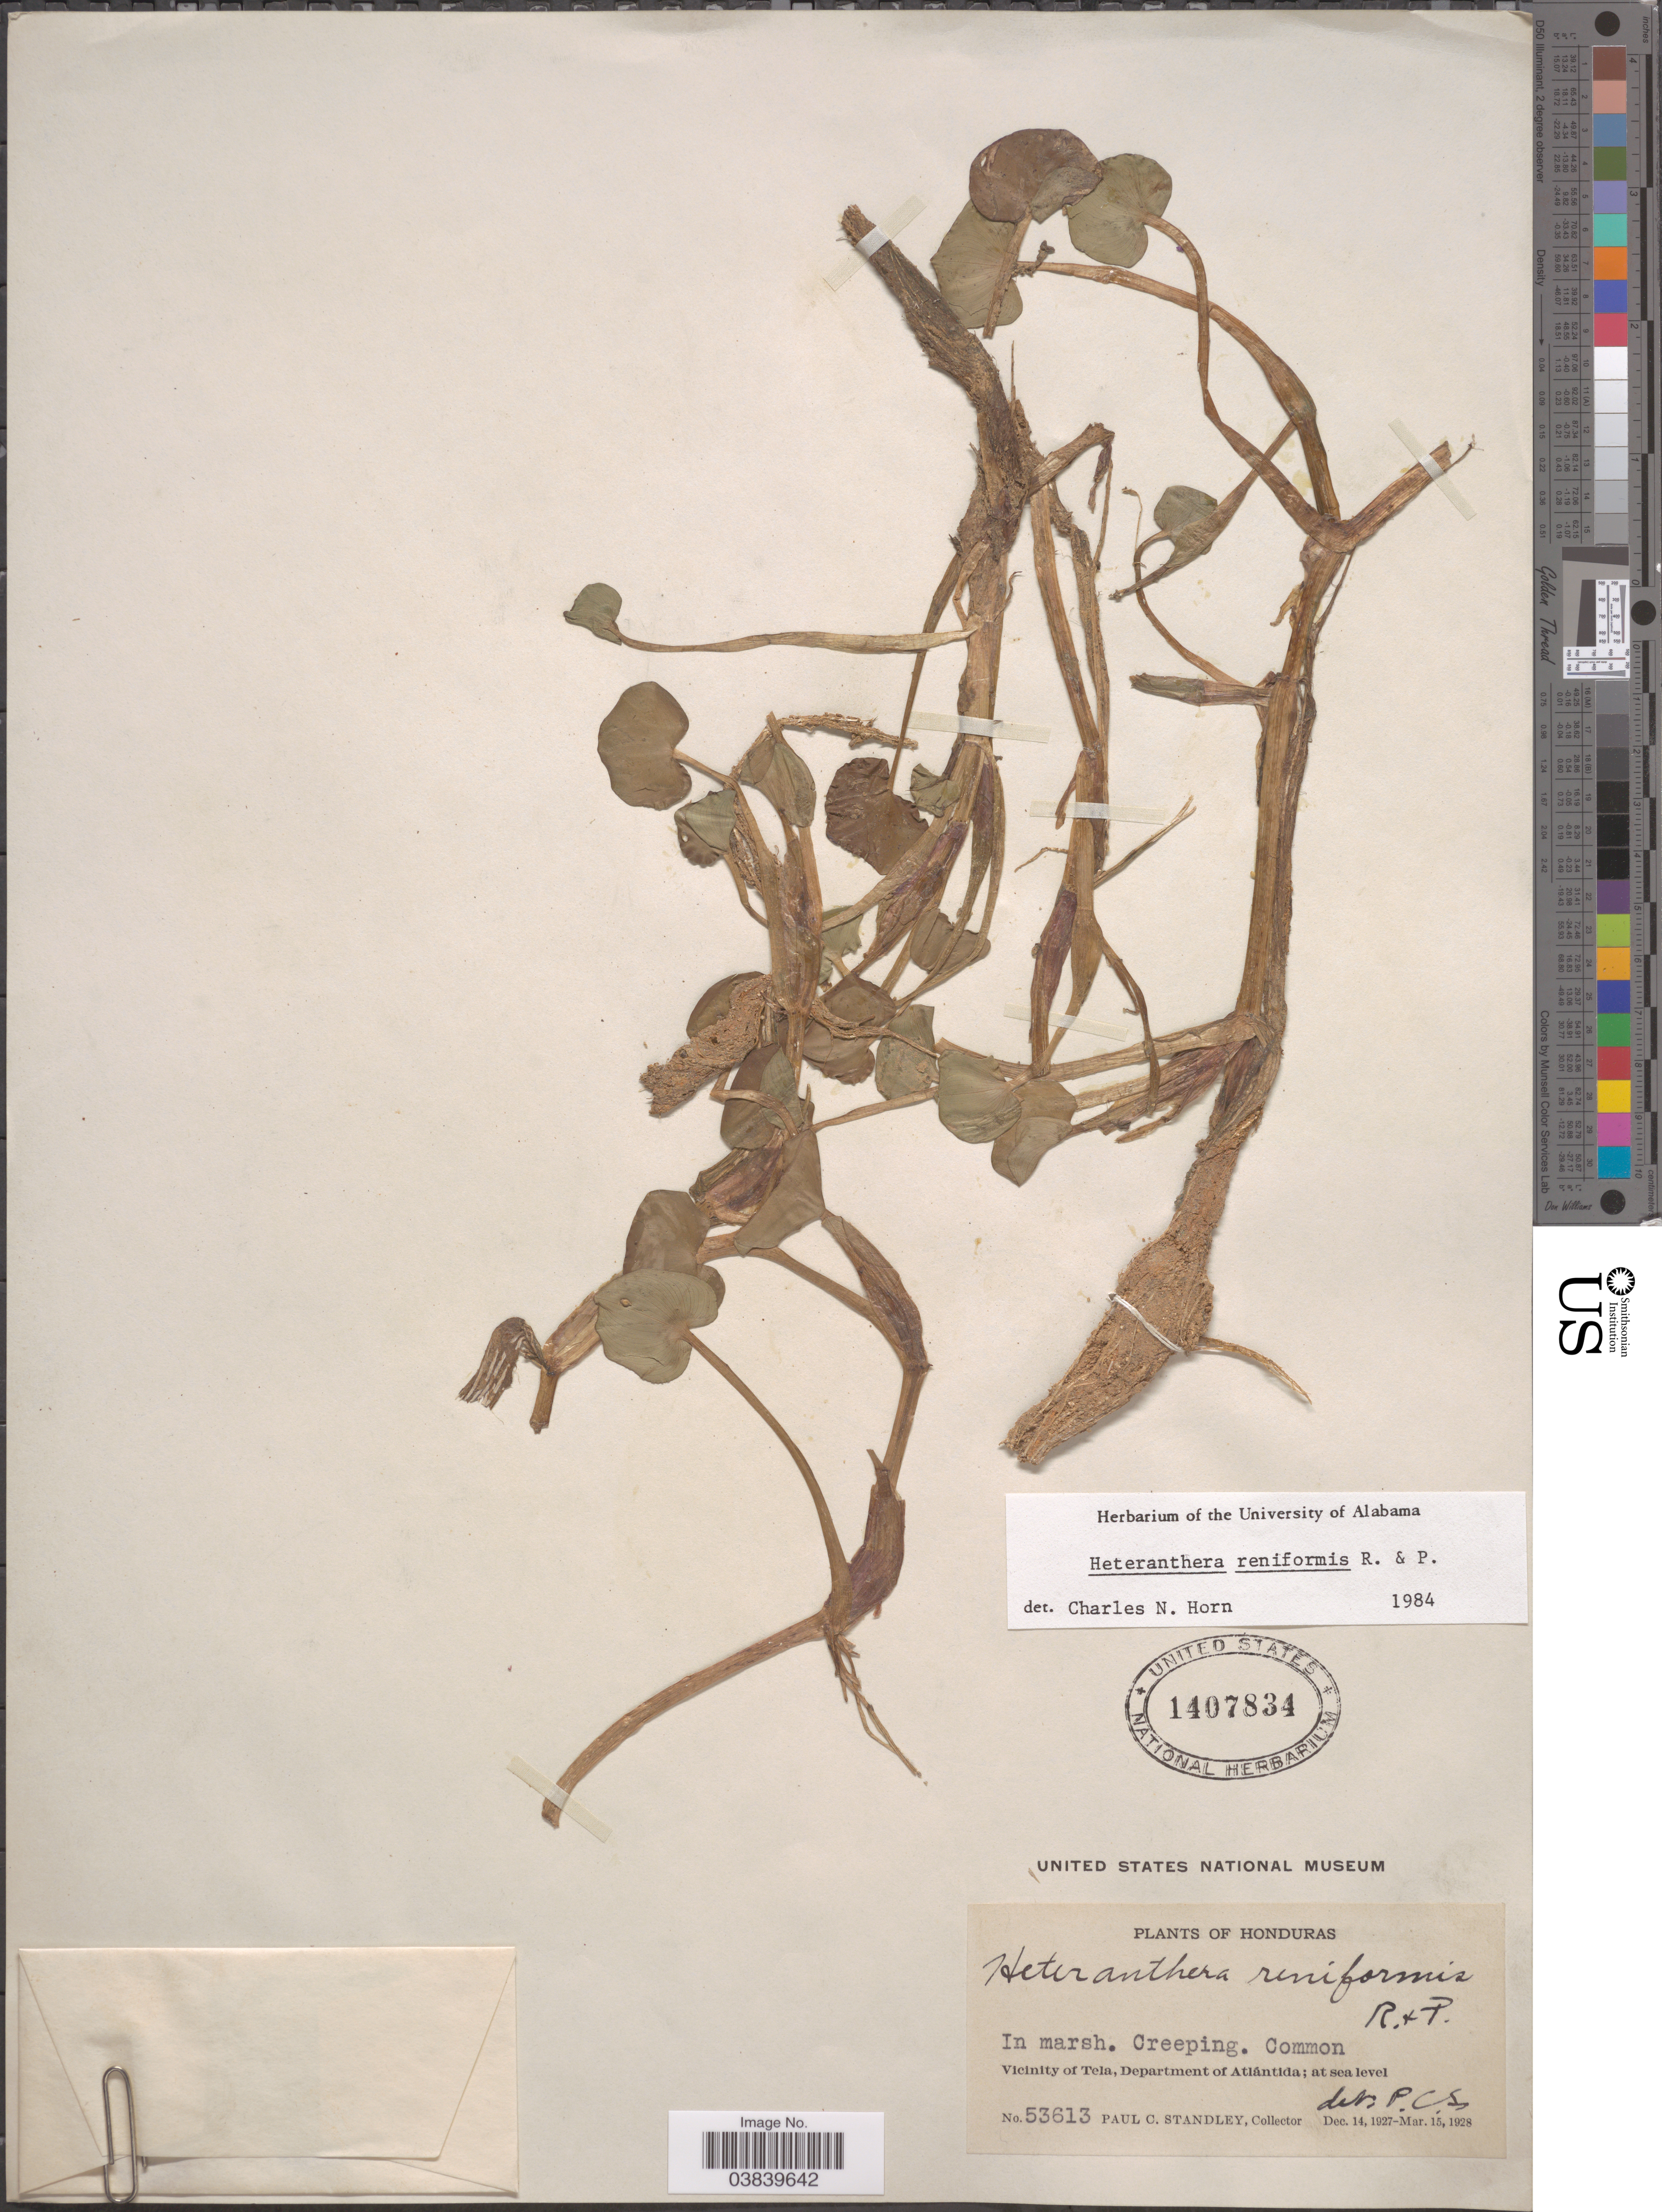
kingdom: Plantae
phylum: Tracheophyta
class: Liliopsida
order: Commelinales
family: Pontederiaceae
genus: Heteranthera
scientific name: Heteranthera reniformis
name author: Ruiz & Pav.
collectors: P. C. Standley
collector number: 53613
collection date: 1927-12-14/1928-03-15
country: Honduras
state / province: Atlantida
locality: Vicinity of Tela, Department of Atlántida.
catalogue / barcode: US 1407834